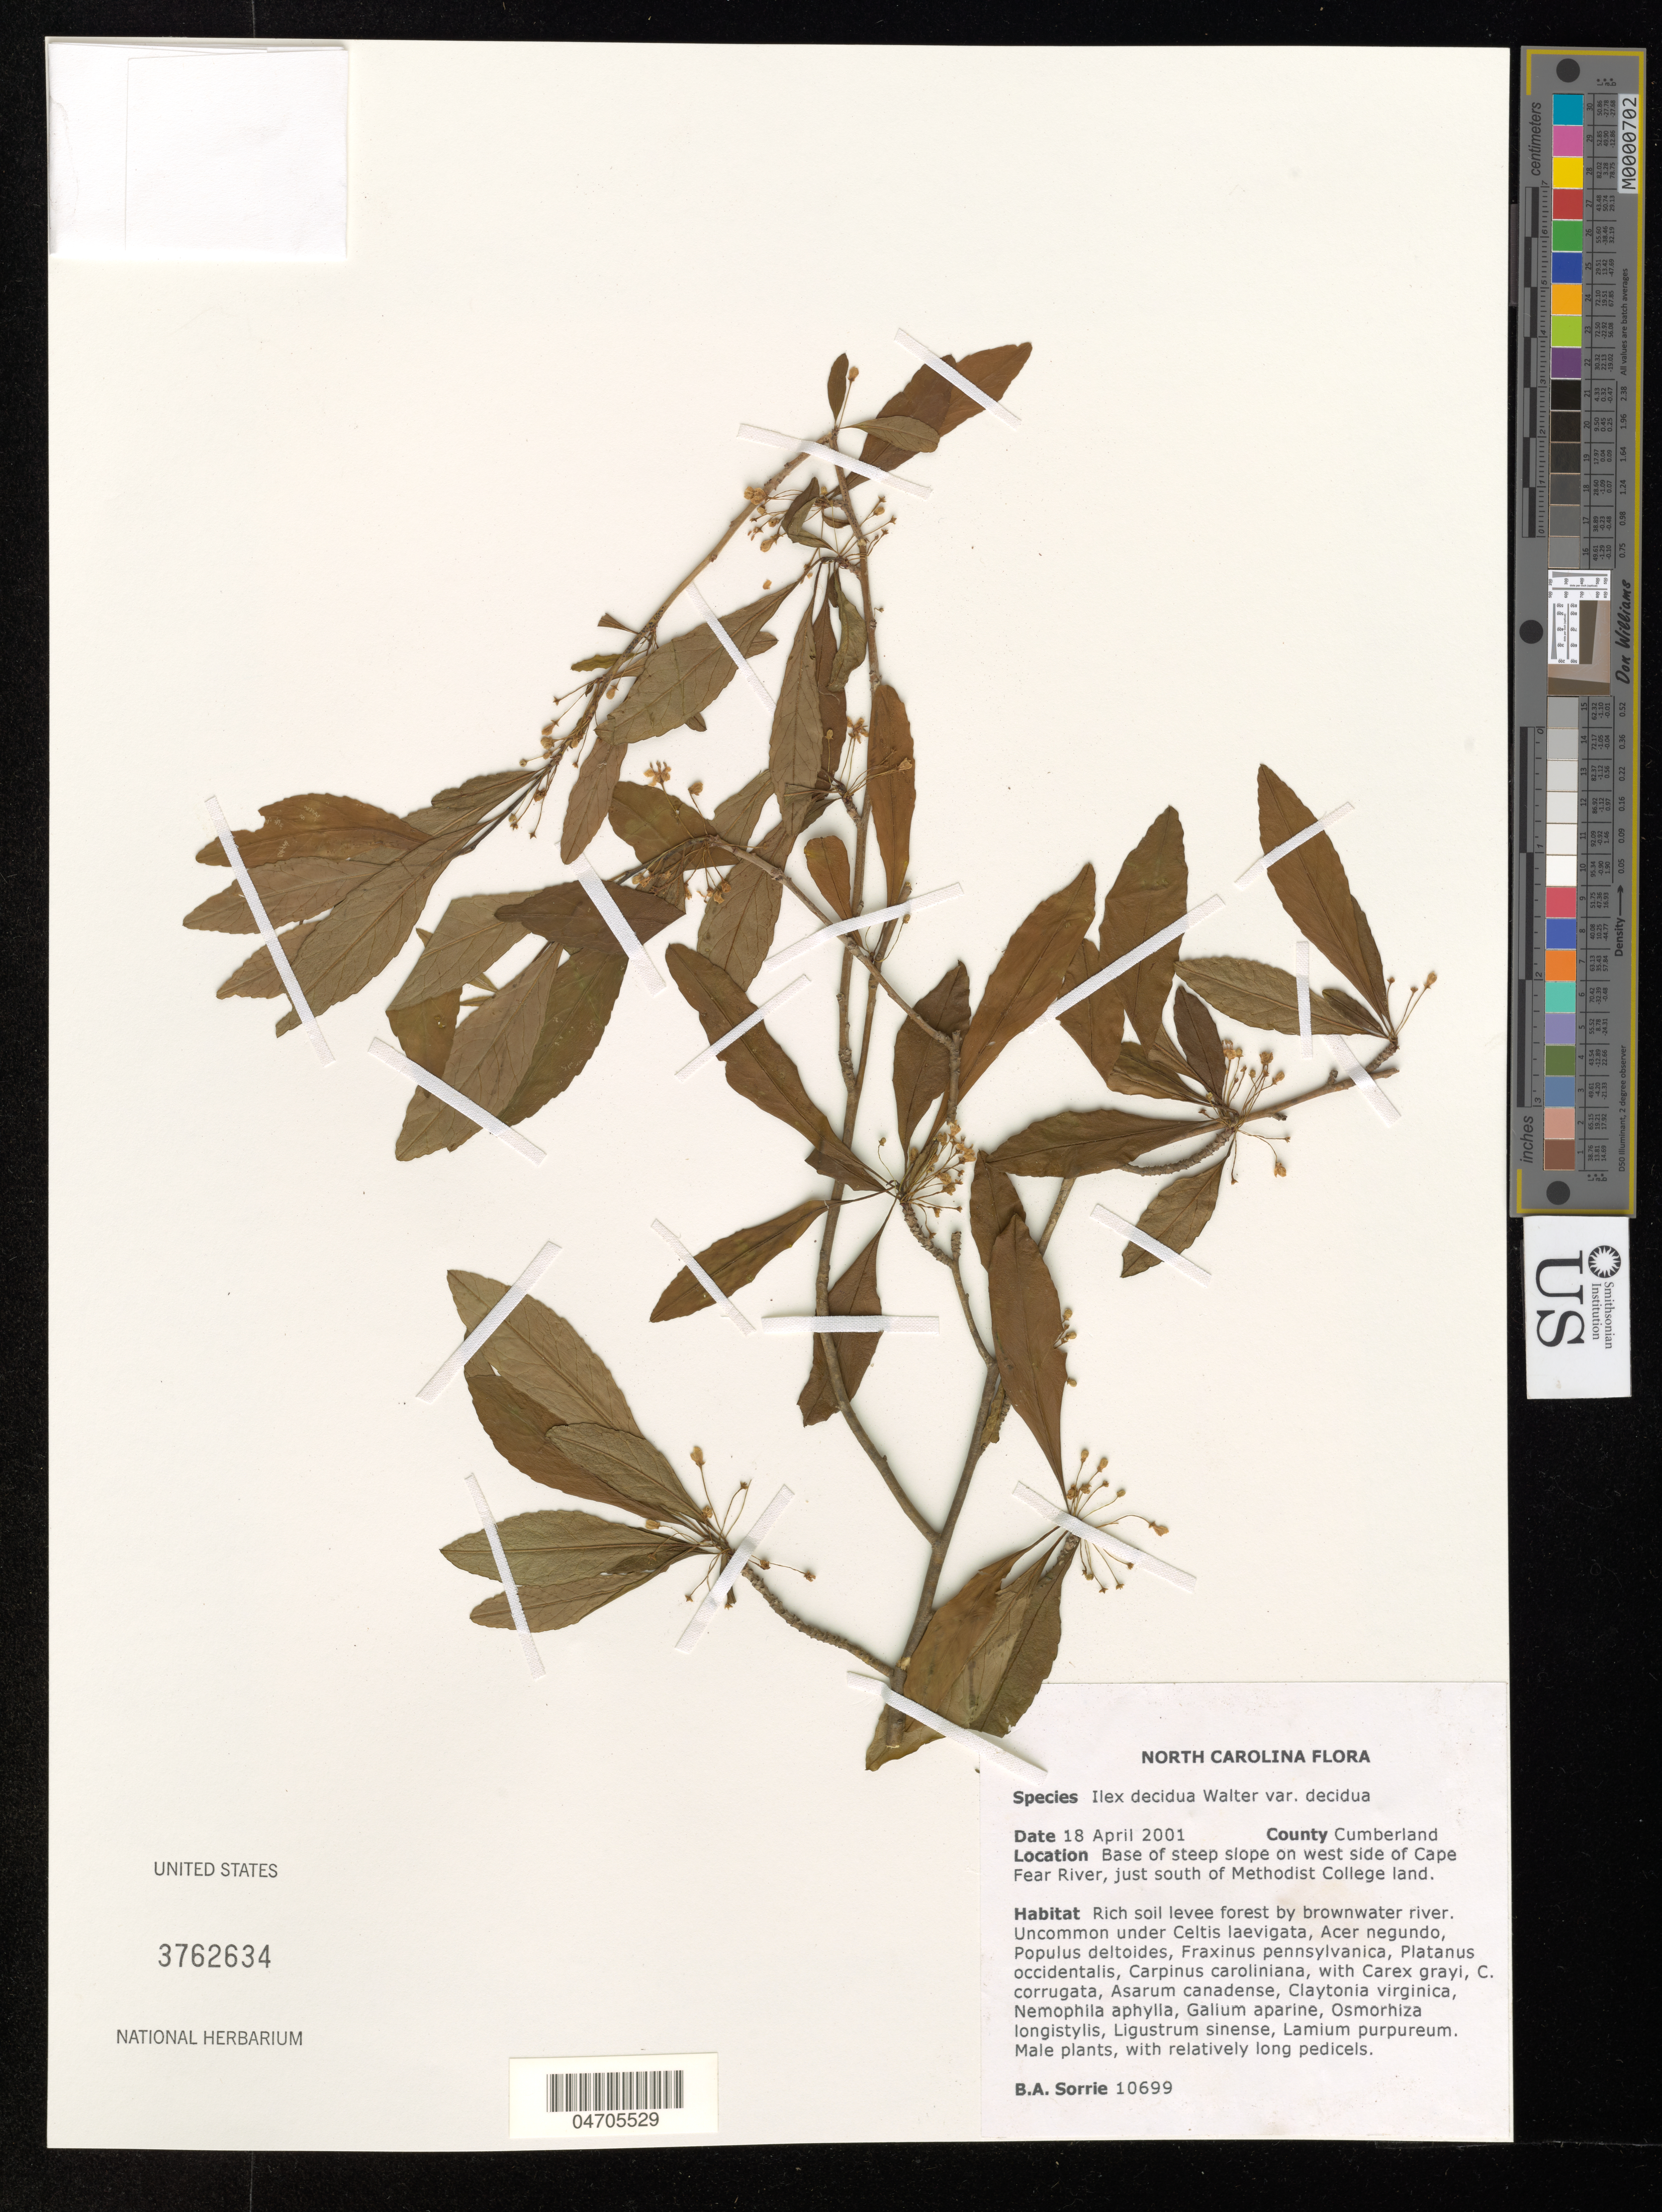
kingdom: Plantae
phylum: Tracheophyta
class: Magnoliopsida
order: Aquifoliales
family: Aquifoliaceae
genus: Ilex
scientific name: Ilex decidua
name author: Walter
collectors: B. Sorrie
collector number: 10699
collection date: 2001-04-18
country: United States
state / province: North Carolina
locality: County Cumberland. Base of steep slope on west side of Cape Fear River, just south of Methodist College land.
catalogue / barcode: US 3762634